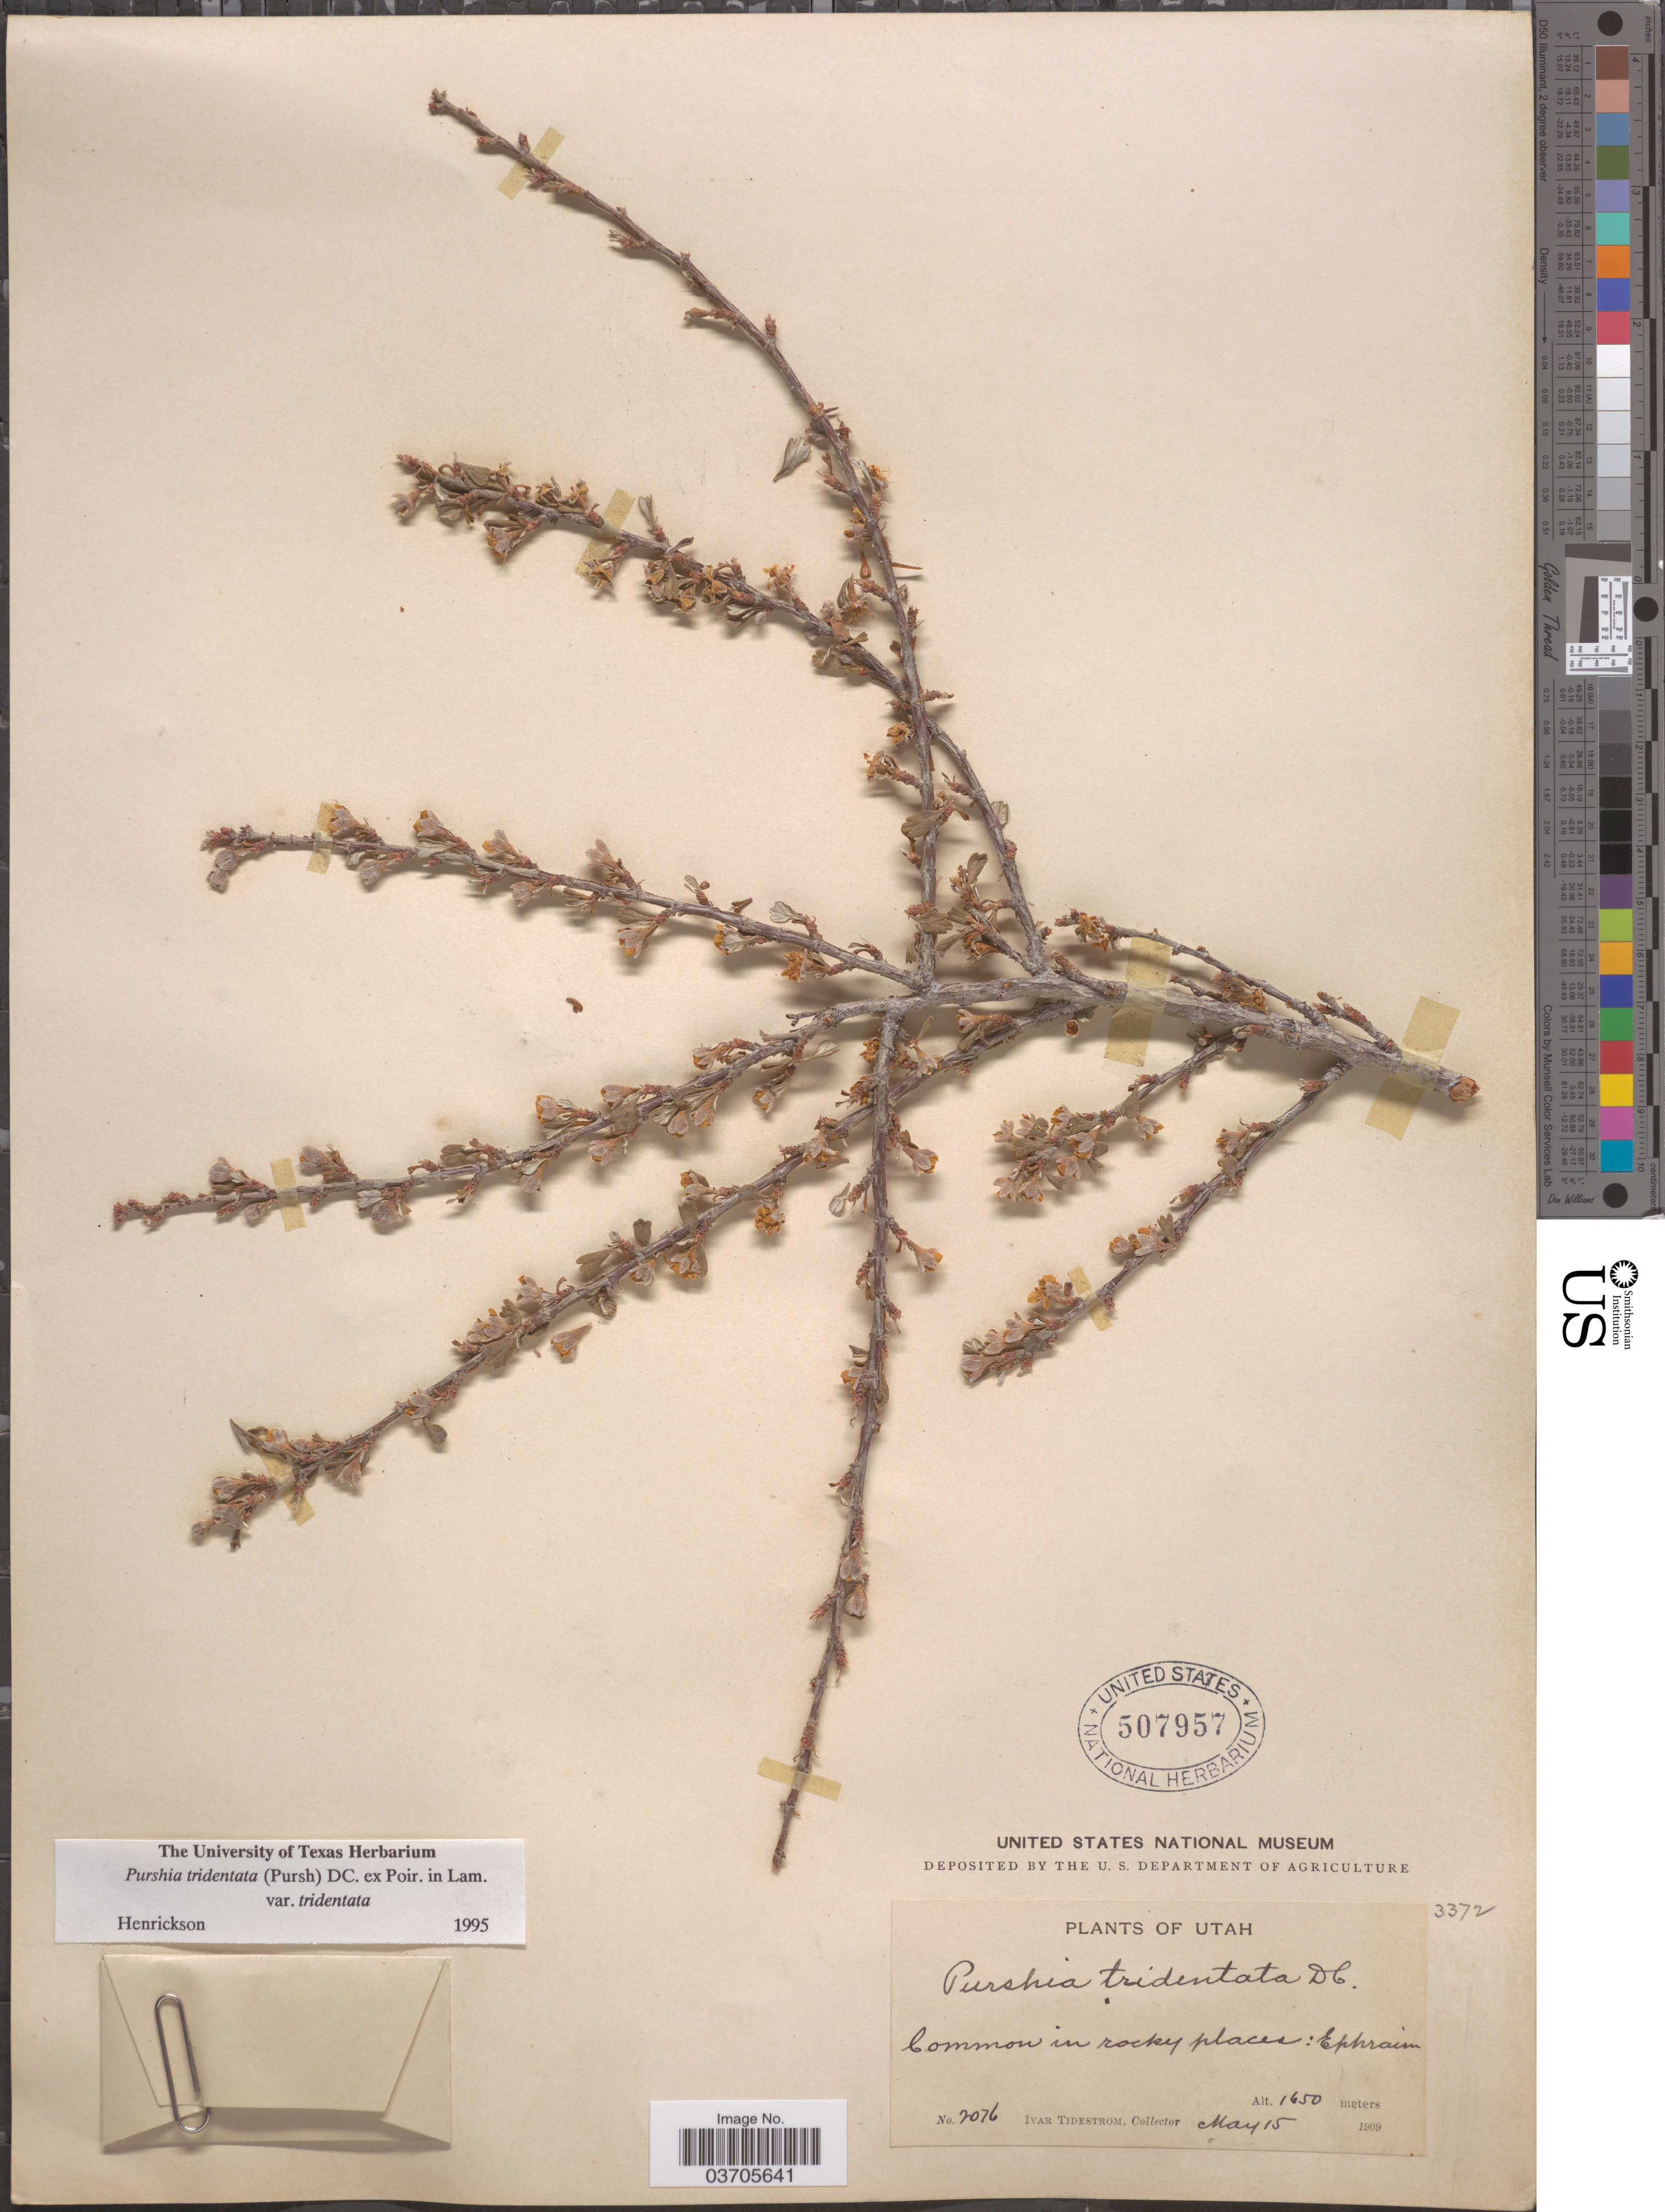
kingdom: Plantae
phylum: Tracheophyta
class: Magnoliopsida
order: Rosales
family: Rosaceae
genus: Purshia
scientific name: Purshia tridentata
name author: (Pursh) DC.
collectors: I. F. Tidestrom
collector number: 2076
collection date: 1909-05-15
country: United States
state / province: Utah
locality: Common in rocky places: Ephraim.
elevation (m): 1650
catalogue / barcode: US 507957